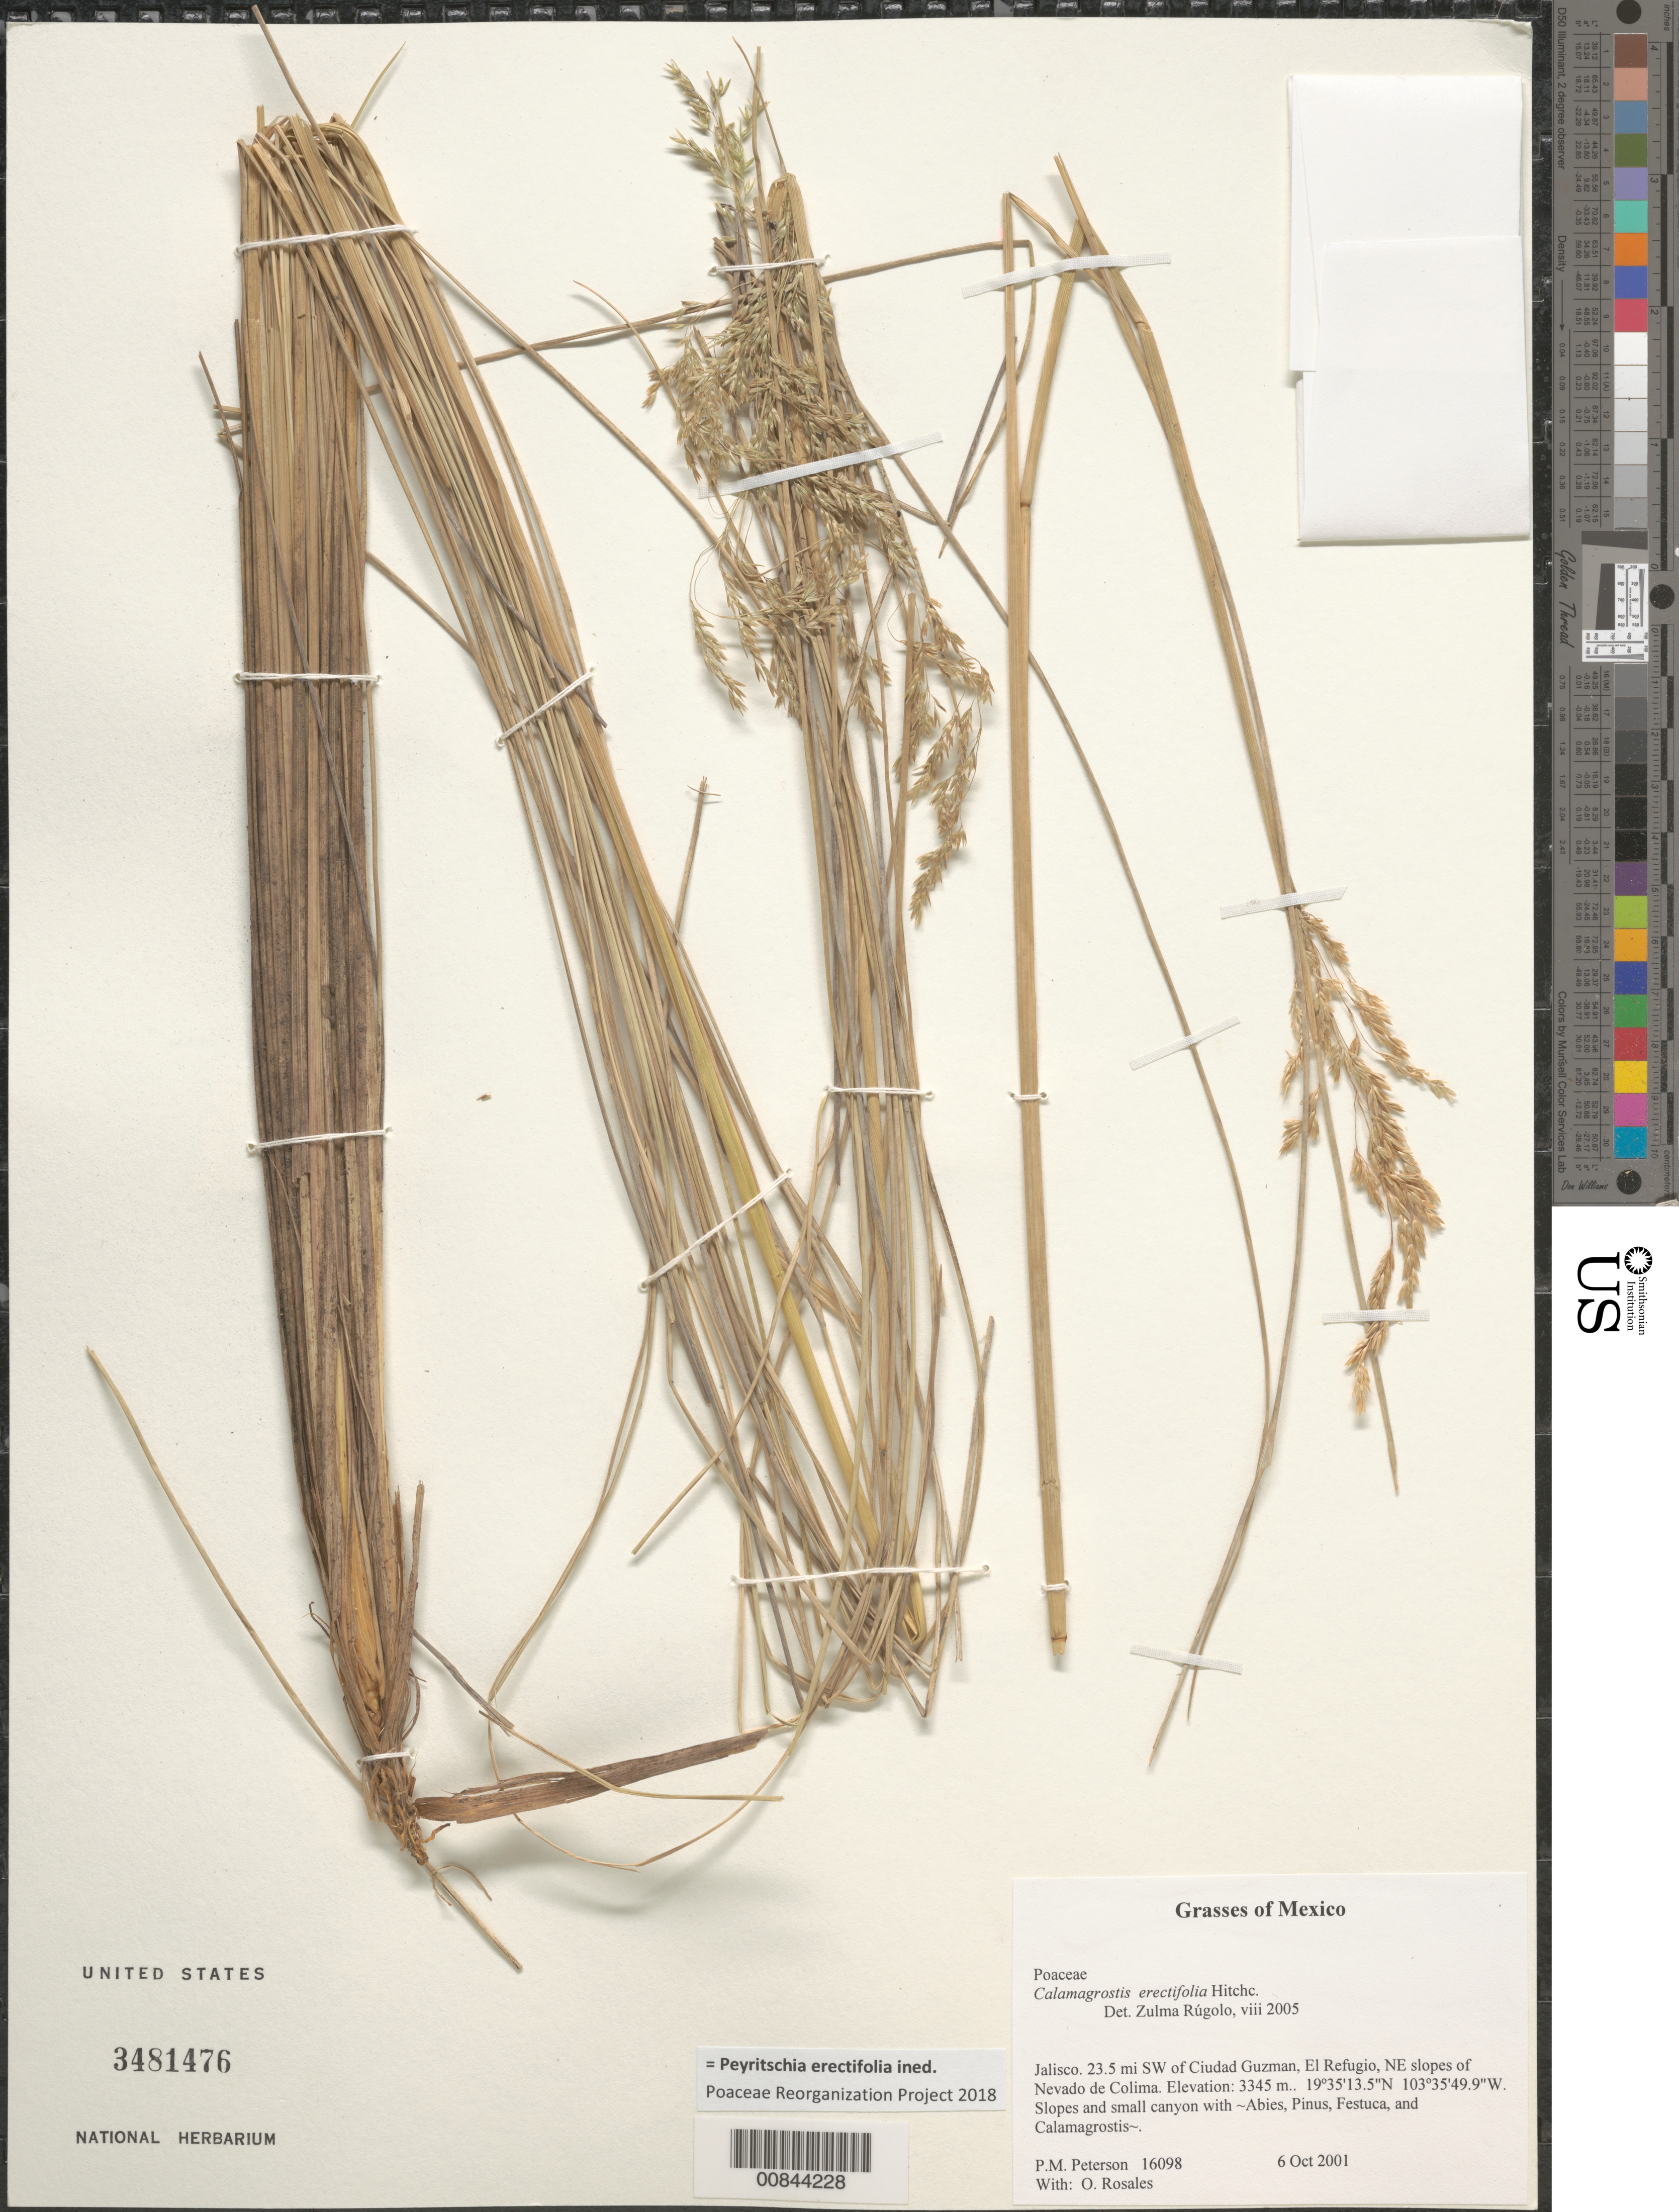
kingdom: Plantae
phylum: Tracheophyta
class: Liliopsida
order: Poales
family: Poaceae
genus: Peyritschia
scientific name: Peyritschia erectifolia ined.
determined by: Poaceae Reorganization Project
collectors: P. M. Peterson & O. Rosales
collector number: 16098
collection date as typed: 06 Oct 2001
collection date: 2001-10-06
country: Mexico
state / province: Jalisco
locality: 23.5 mi SW of Ciudad Guzman, El Refugio, NE slopes of Nevado de Colima.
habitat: Slopes and small canyon with ~Abies, Pinus, Festuca, and Calamagrostis~.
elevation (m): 3345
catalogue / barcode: US 3481476